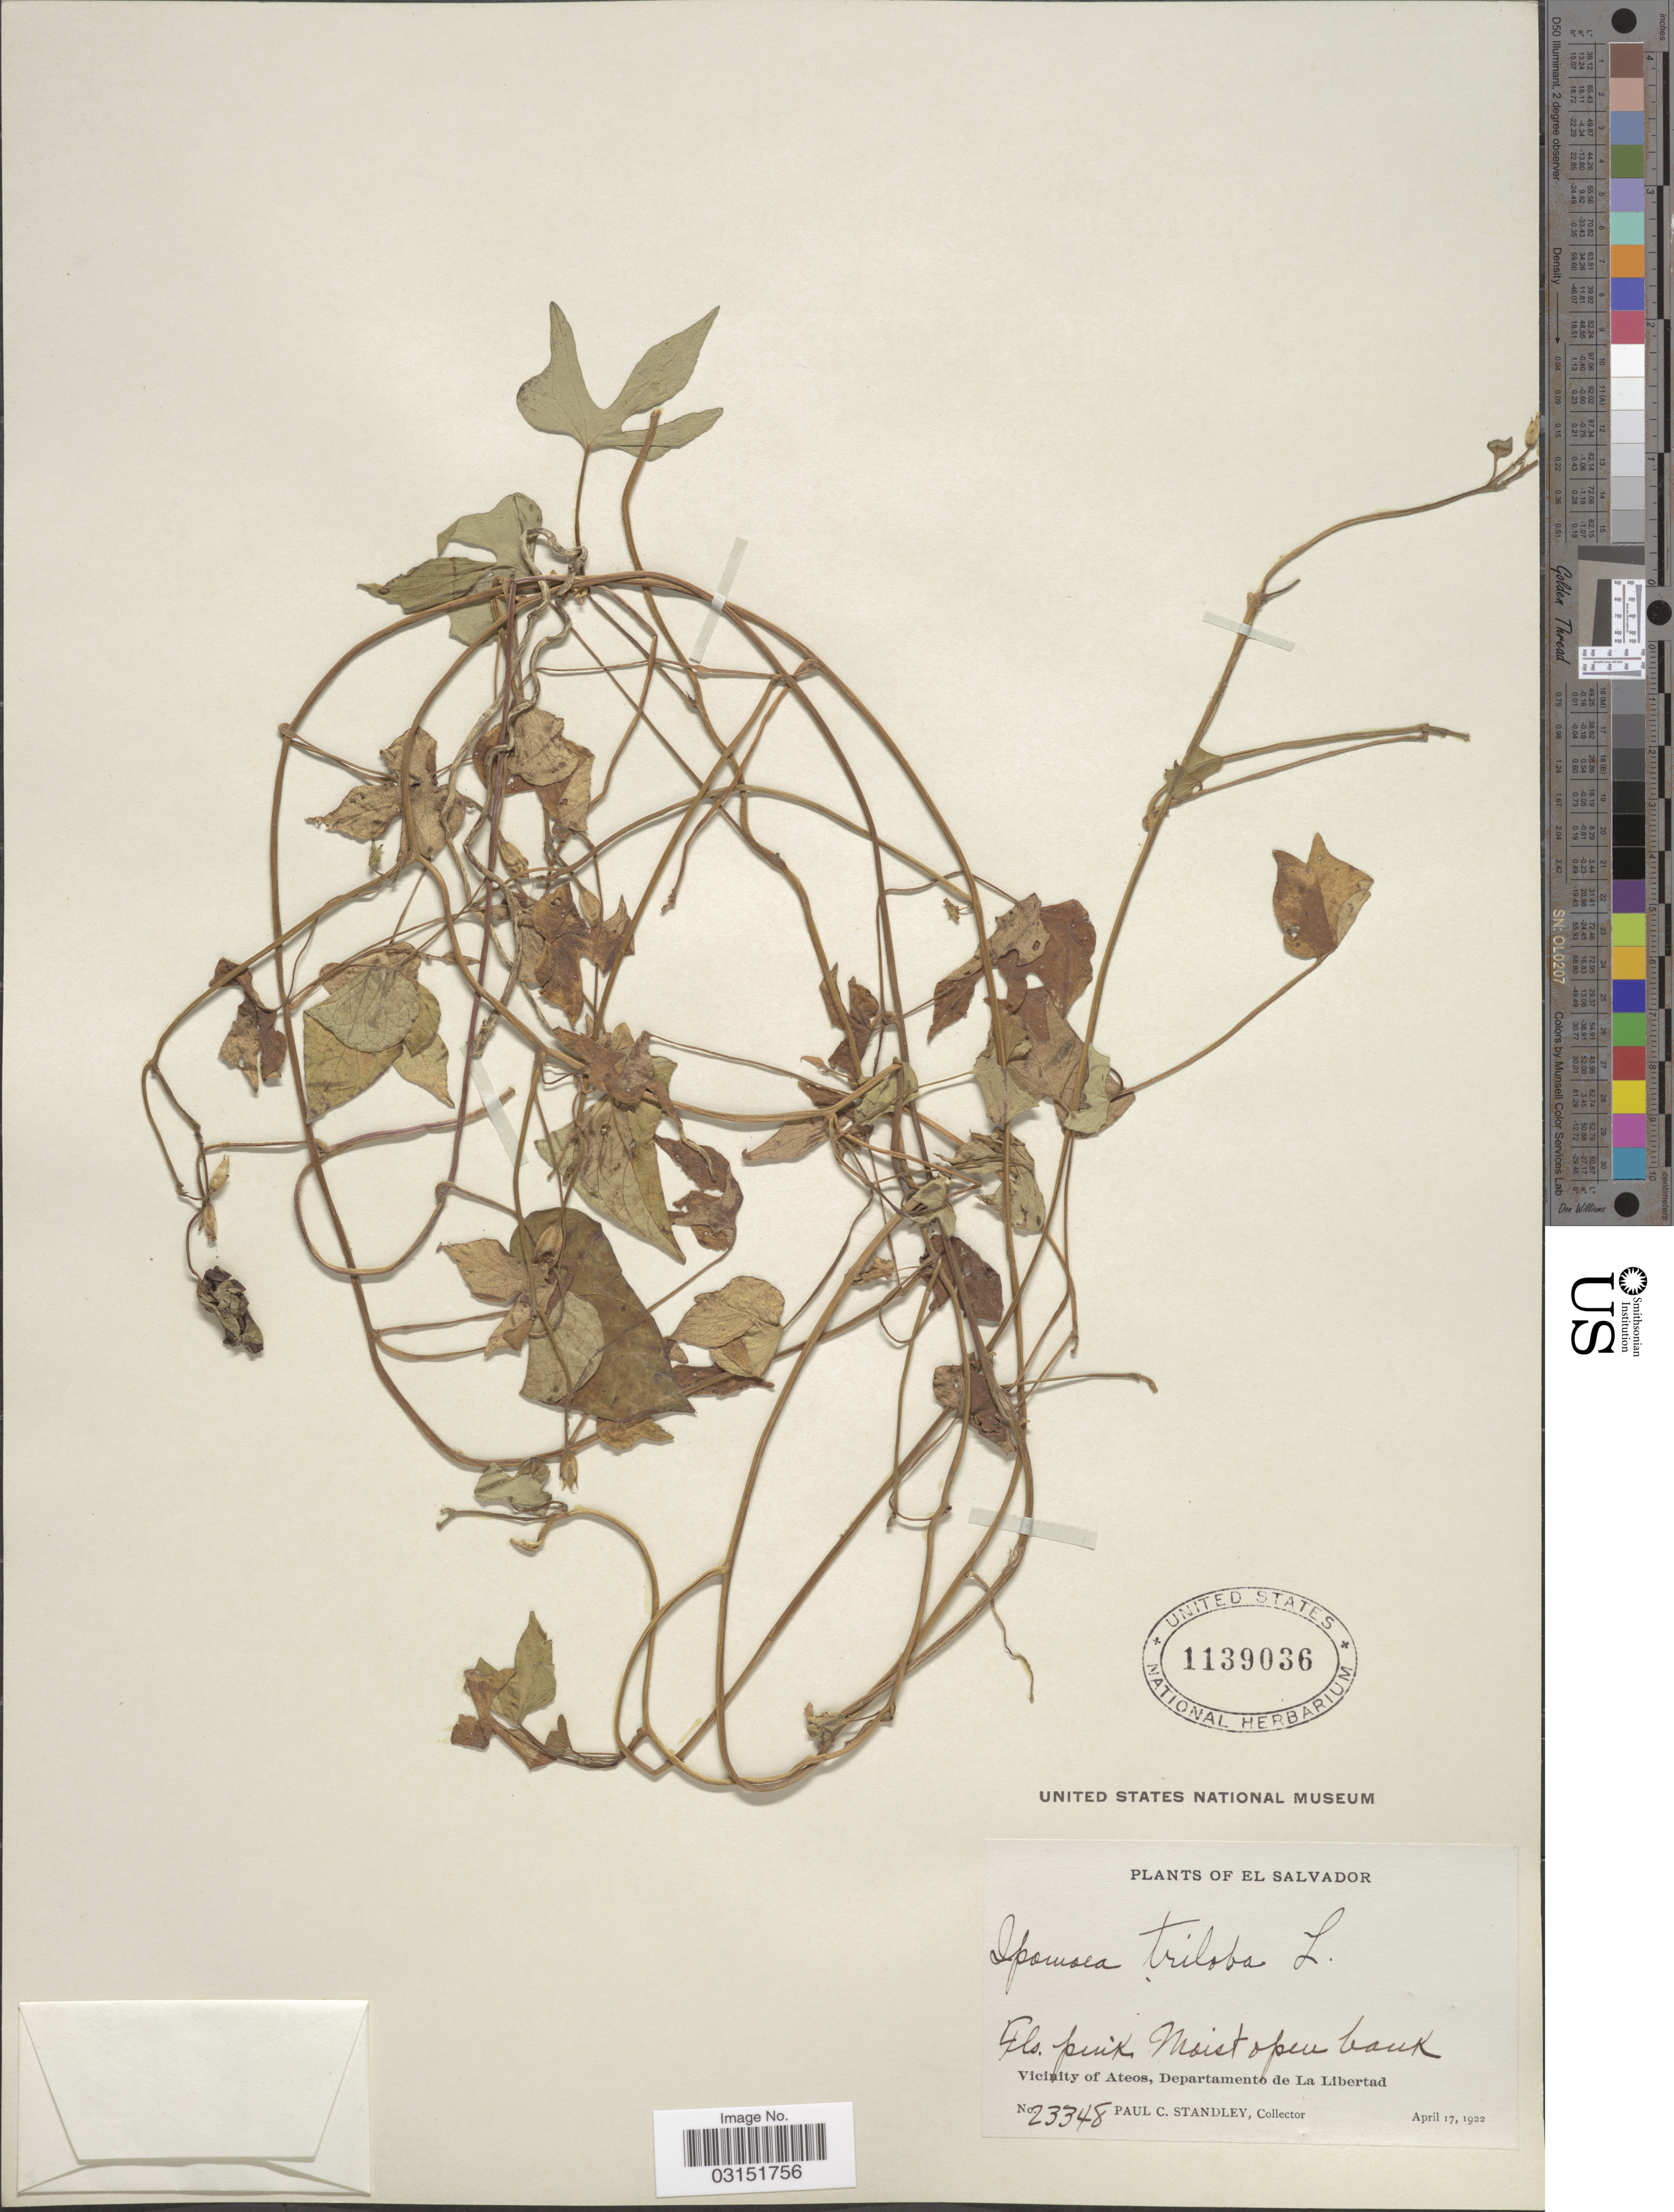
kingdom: Plantae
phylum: Tracheophyta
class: Magnoliopsida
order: Solanales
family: Convolvulaceae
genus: Ipomoea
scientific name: Ipomoea triloba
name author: L.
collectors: P. C. Standley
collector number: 23348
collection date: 1922-04-17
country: El Salvador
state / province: La Libertad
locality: Vicinity of Ateos, Departamento de La Libertad.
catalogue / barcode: US 1139036